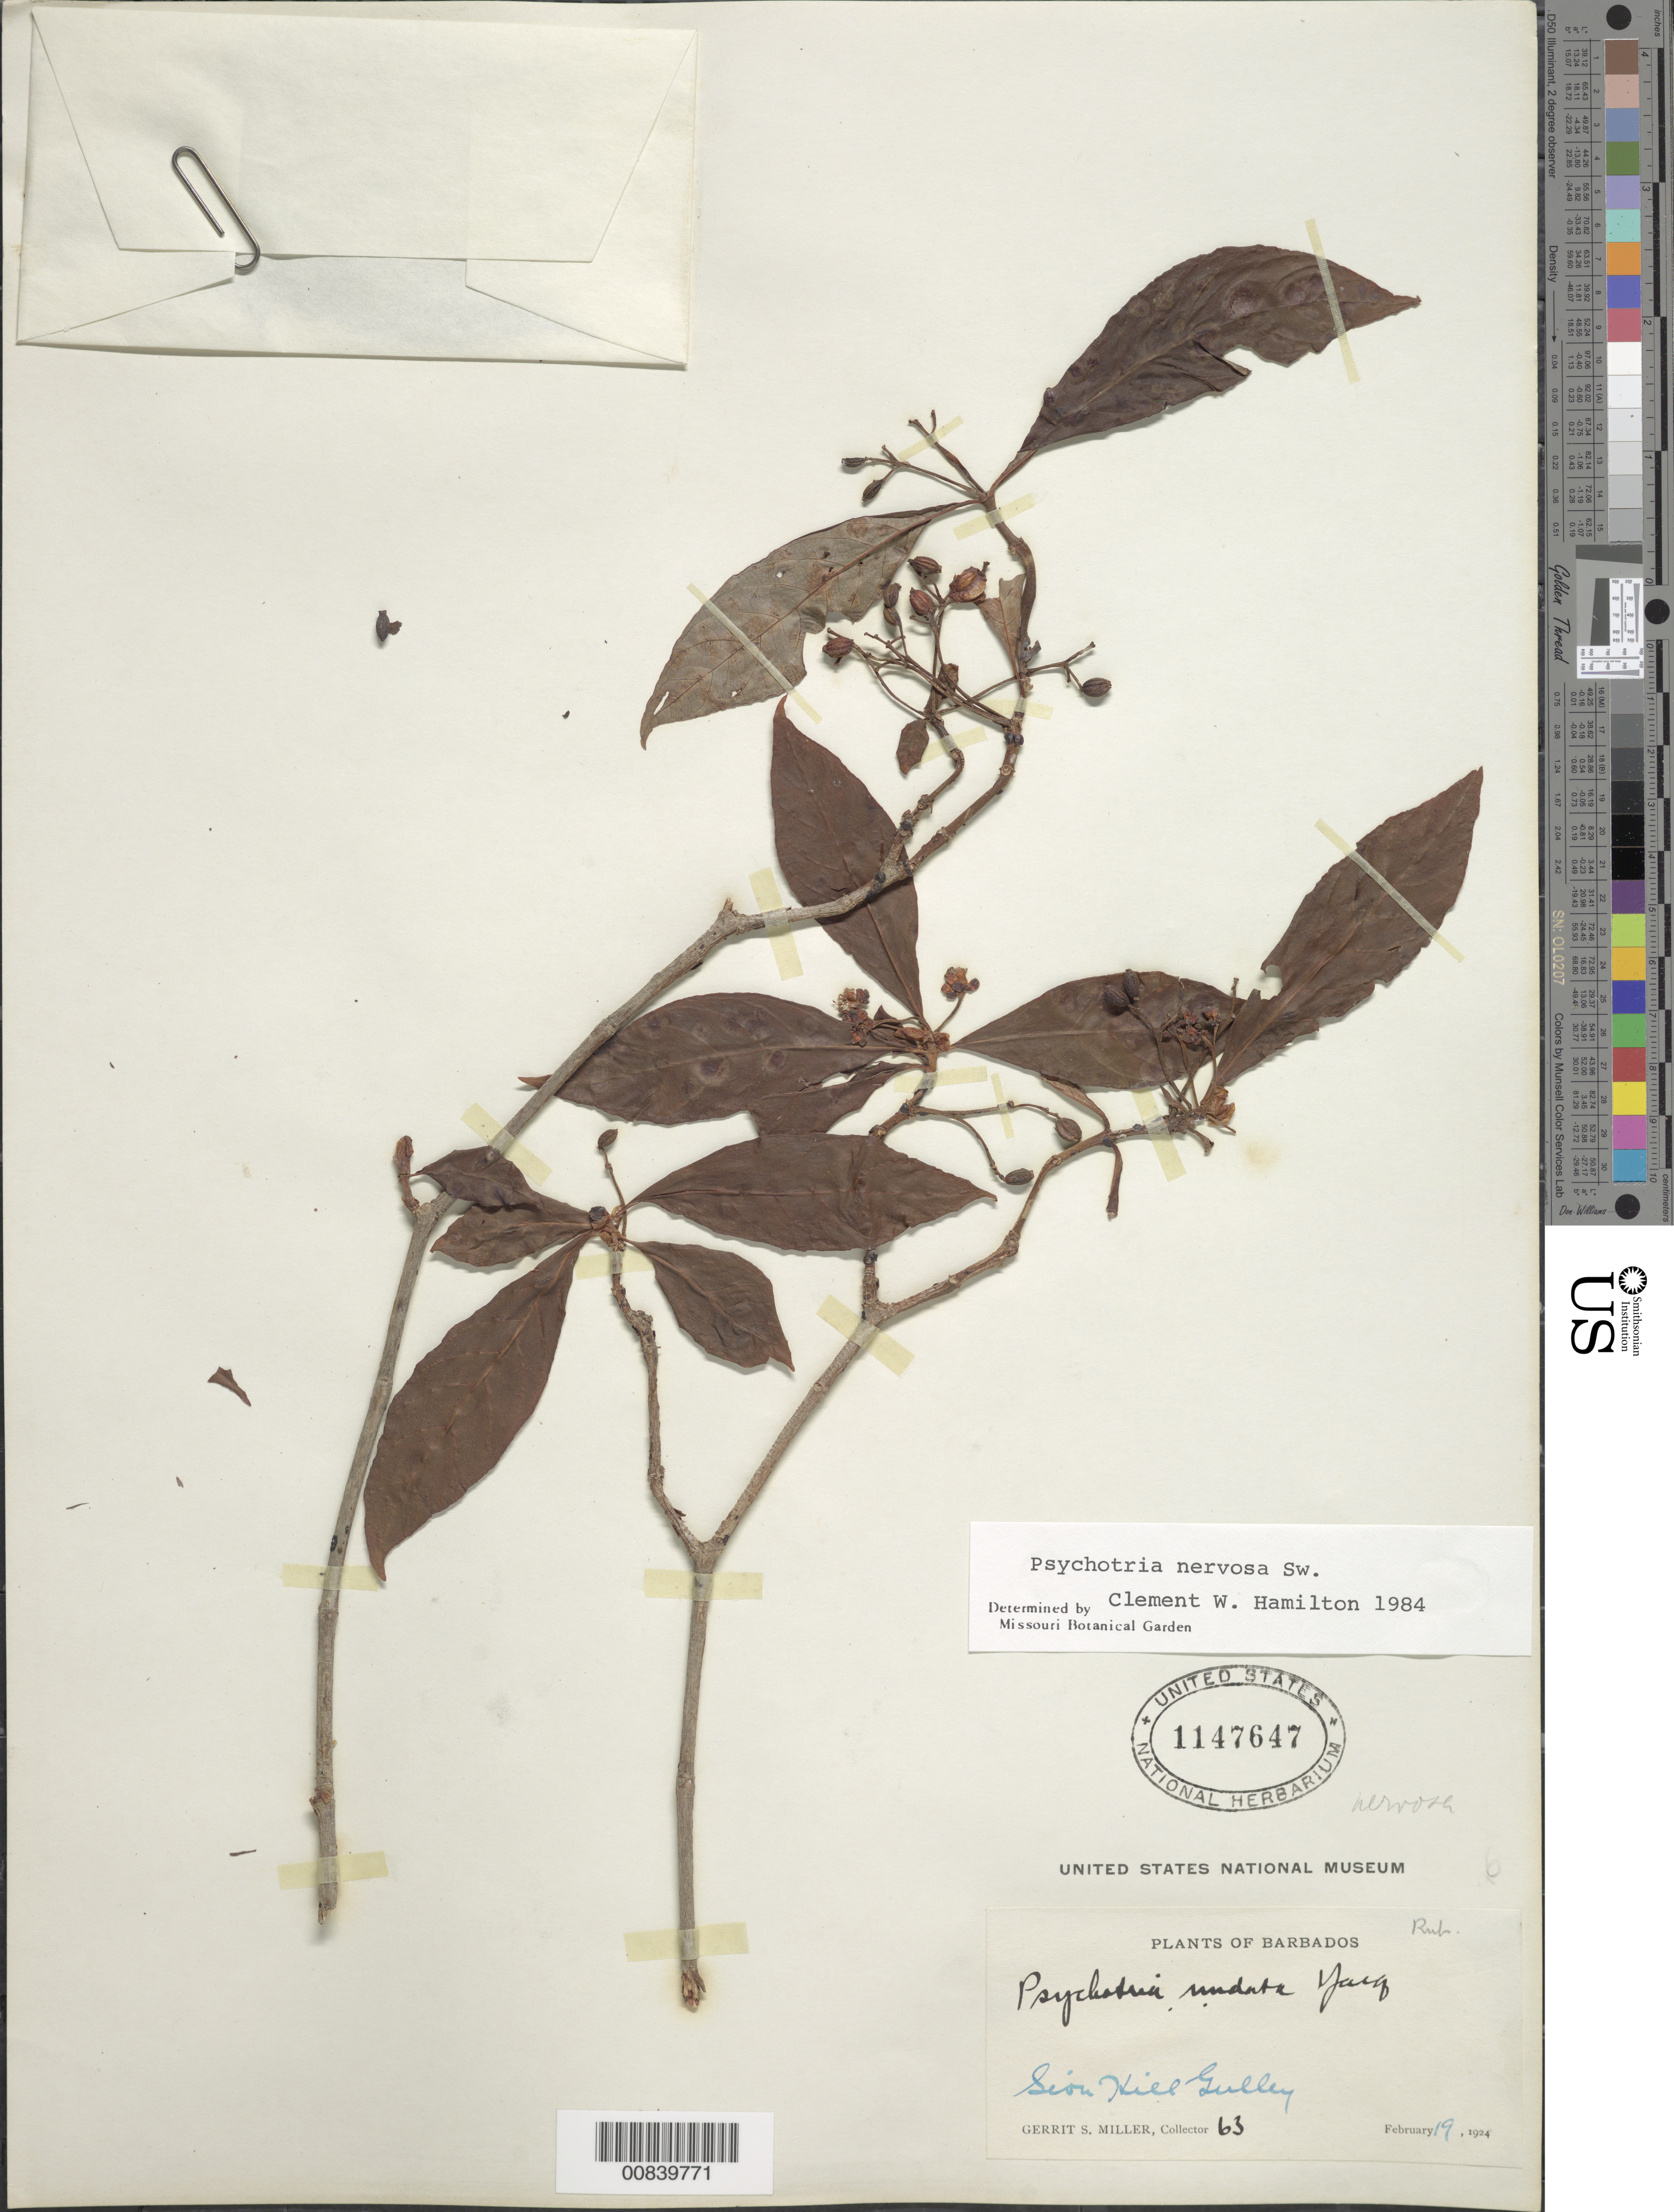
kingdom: Plantae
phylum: Tracheophyta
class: Magnoliopsida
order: Gentianales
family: Rubiaceae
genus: Psychotria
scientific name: Psychotria nervosa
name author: Sw.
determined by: Hamilton, C. W.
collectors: G. S. Miller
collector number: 63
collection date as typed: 19 Feb 1924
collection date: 1924-02-19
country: Barbados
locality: Siou Hill Gully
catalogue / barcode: US 1147647